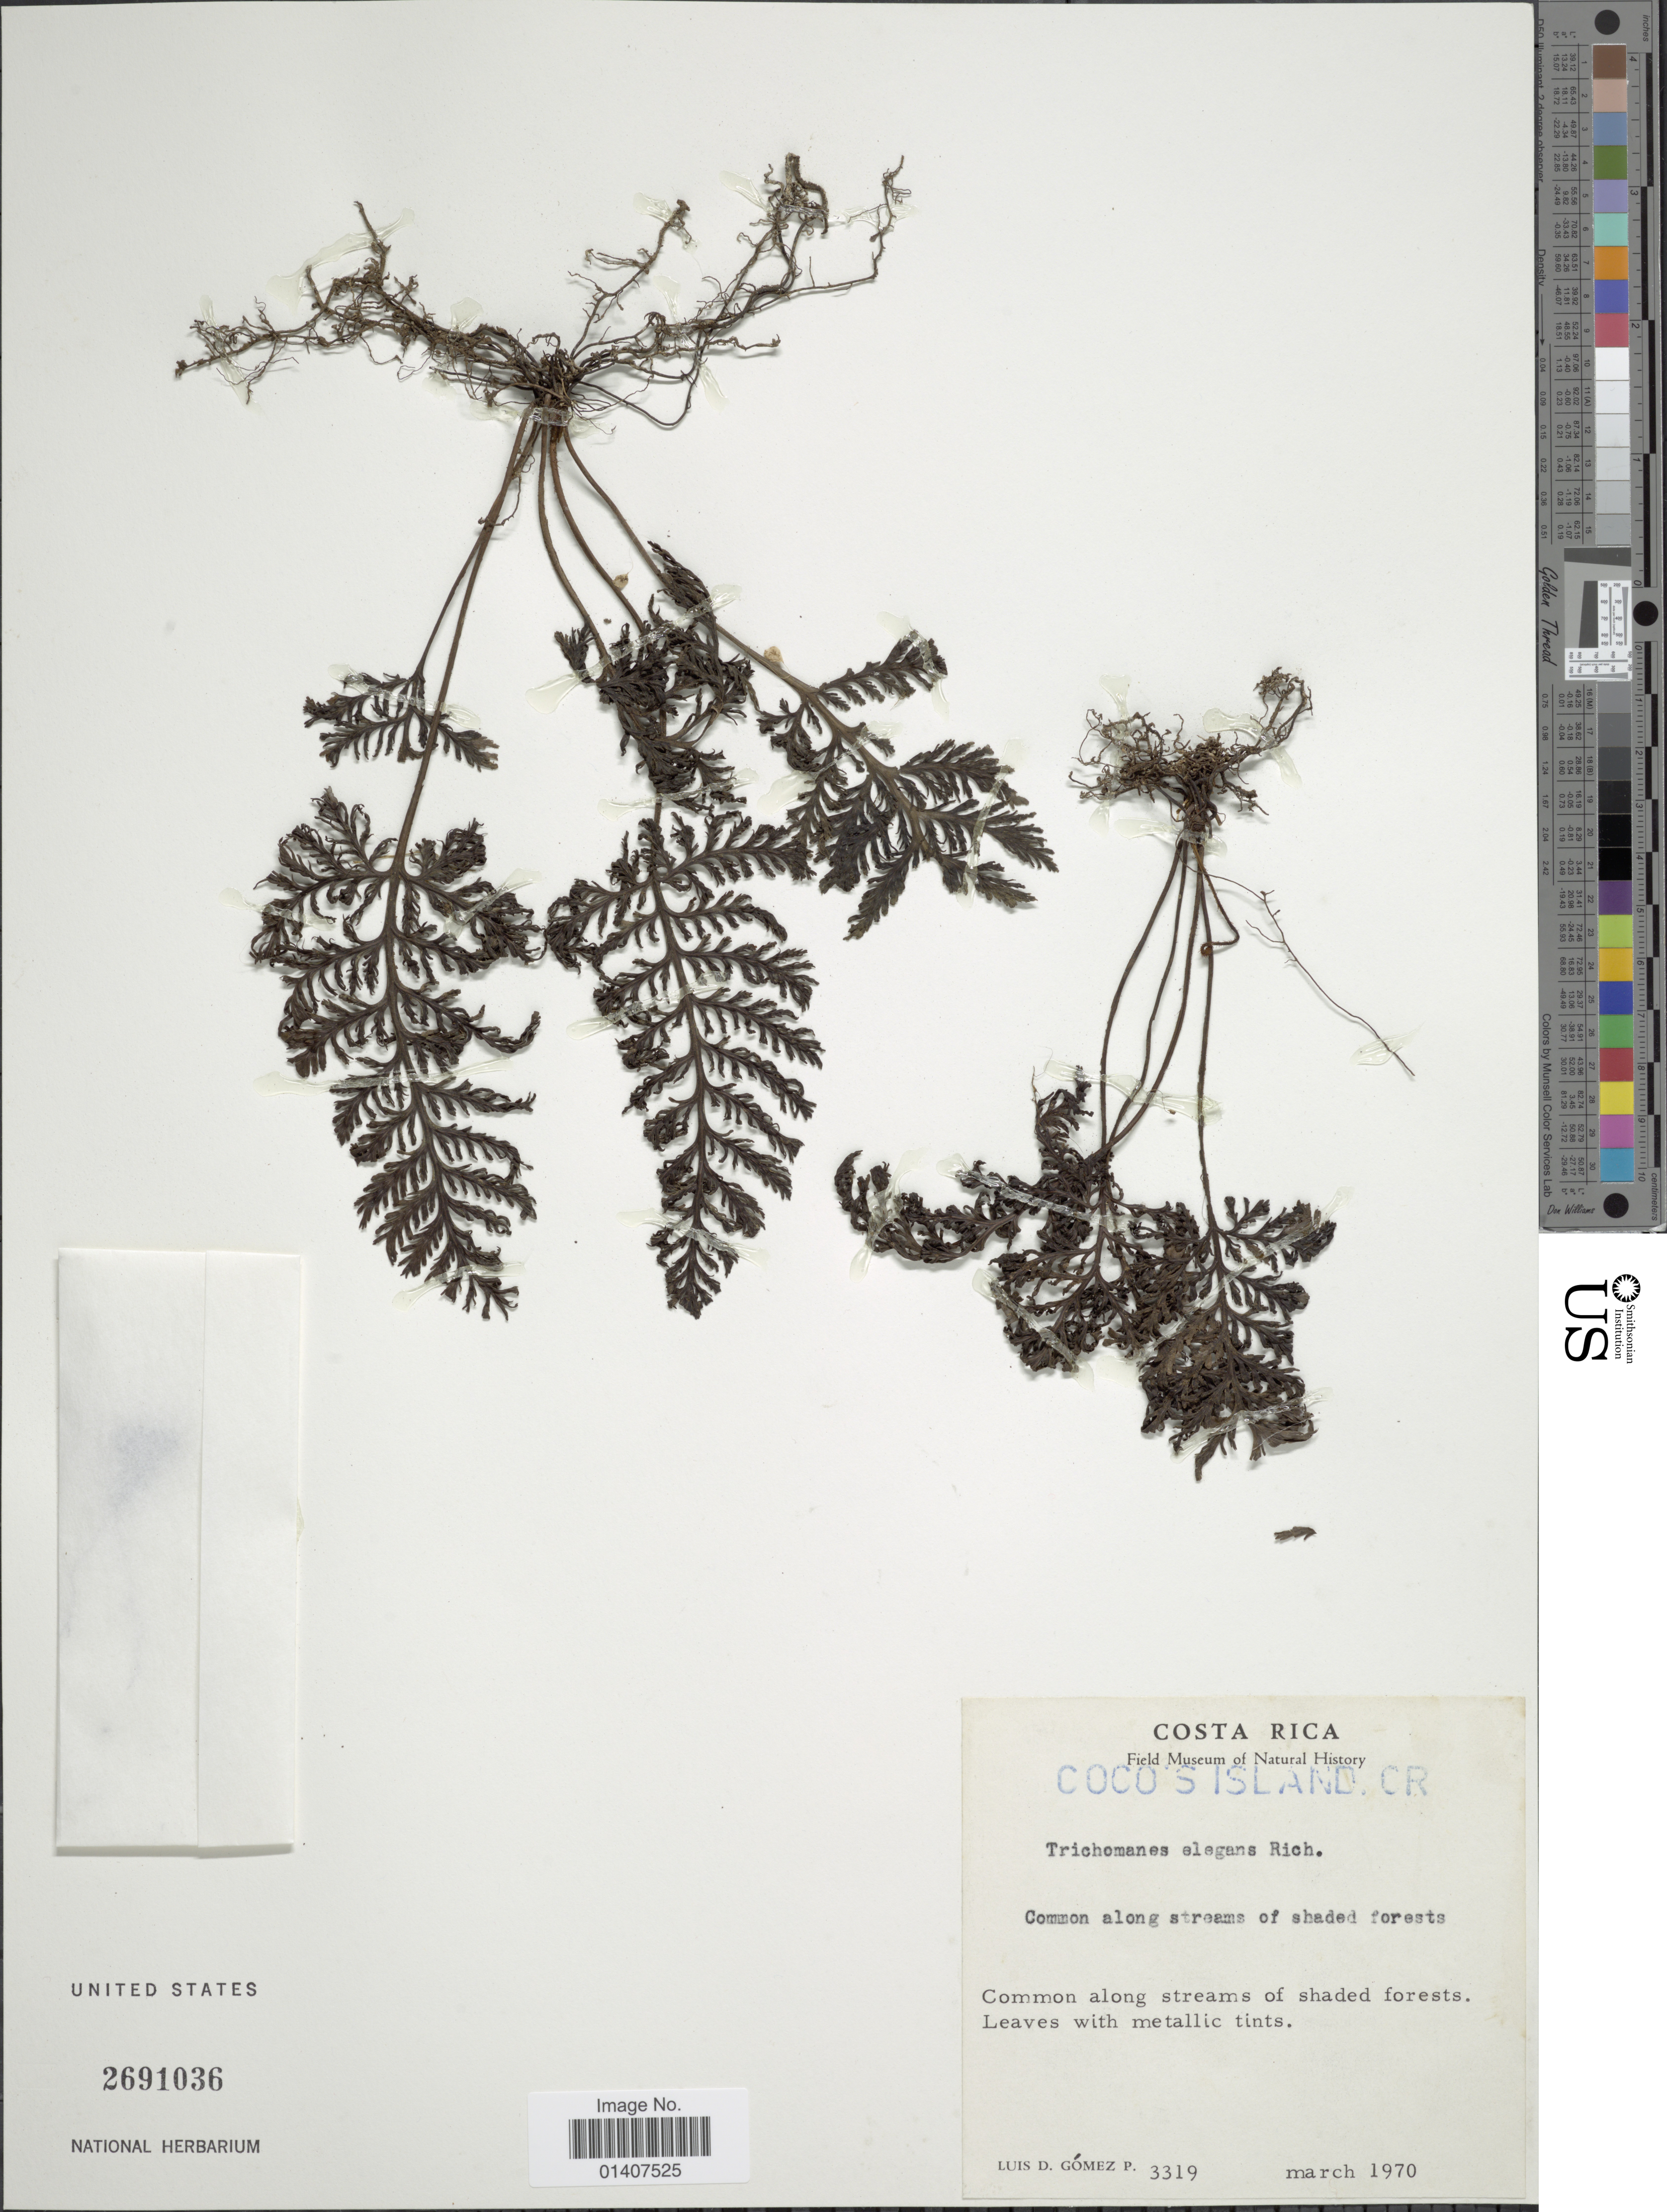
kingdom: Plantae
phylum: Tracheophyta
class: Polypodiopsida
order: Hymenophyllales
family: Hymenophyllaceae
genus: Trichomanes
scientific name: Trichomanes elegans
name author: Rich.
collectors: L. D. Gómez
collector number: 3319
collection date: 1970-03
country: Costa Rica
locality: Cook Island. Cr., common along streams of shaded foreset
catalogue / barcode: US 2691036